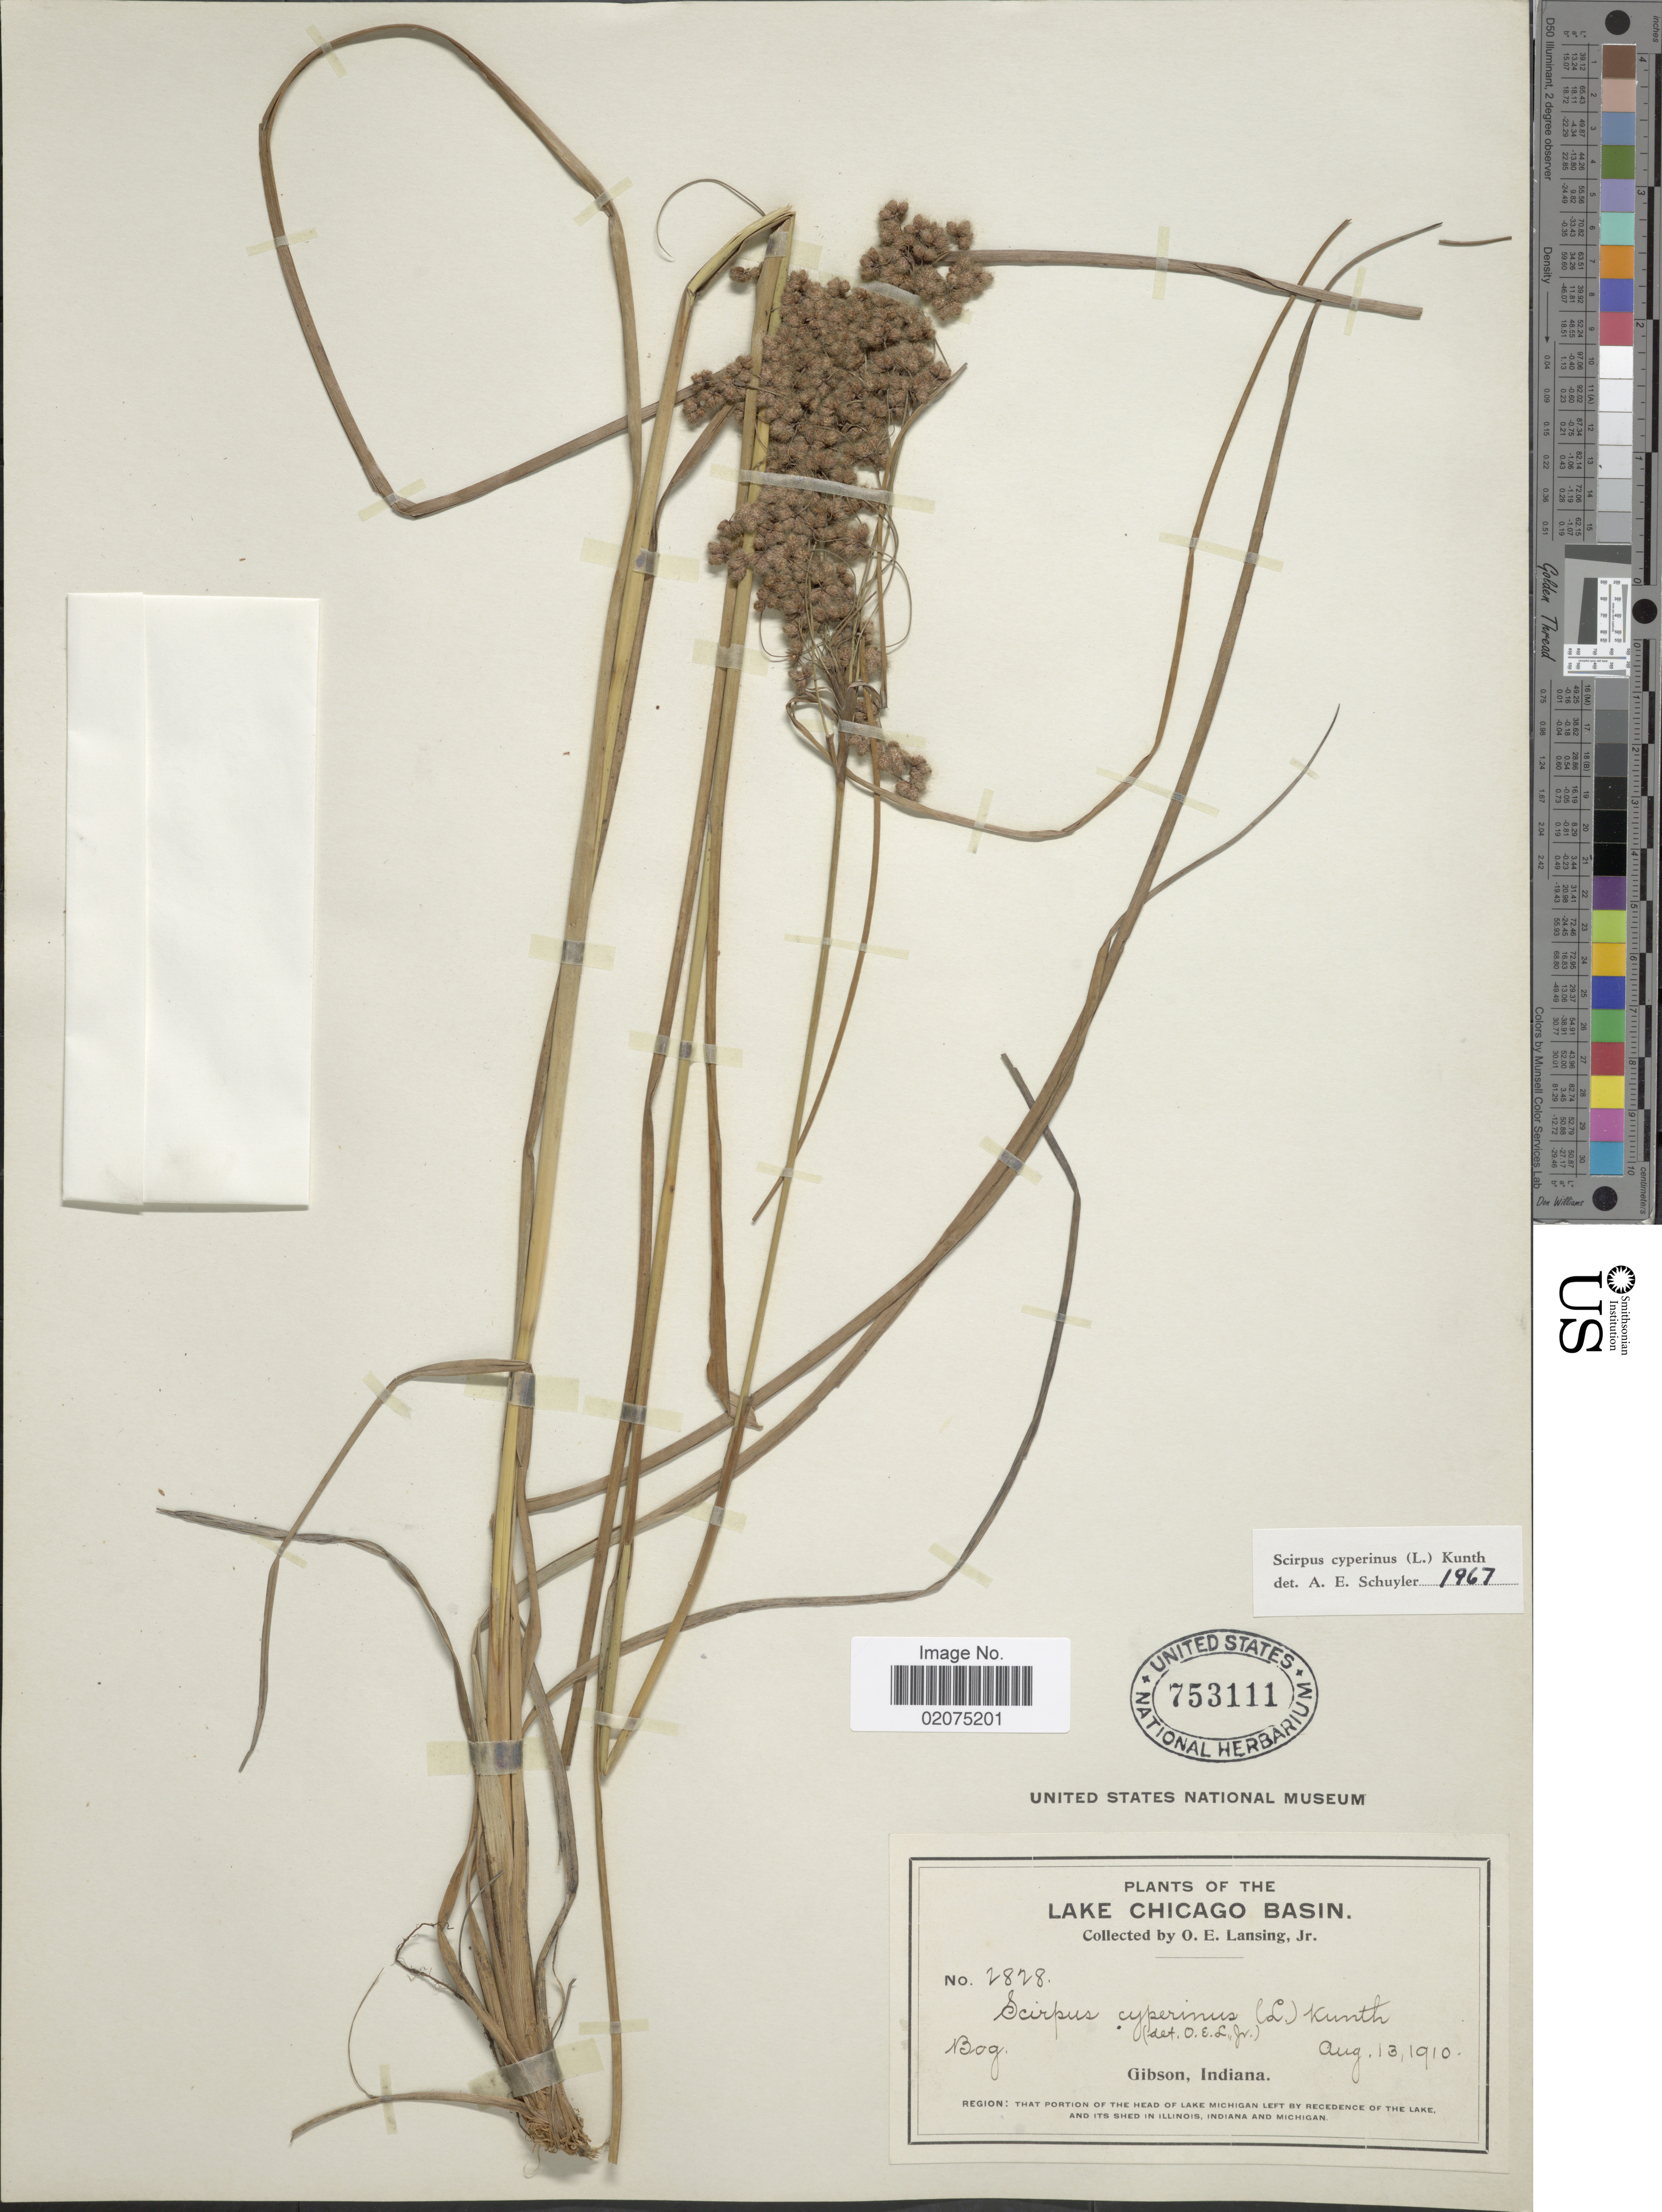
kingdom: Plantae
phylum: Tracheophyta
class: Liliopsida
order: Poales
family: Cyperaceae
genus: Scirpus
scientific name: Scirpus cyperinus (L.) Kunth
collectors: O. Lansing Jr.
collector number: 2828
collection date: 1910-08-13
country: United States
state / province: Indiana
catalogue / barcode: US 753111